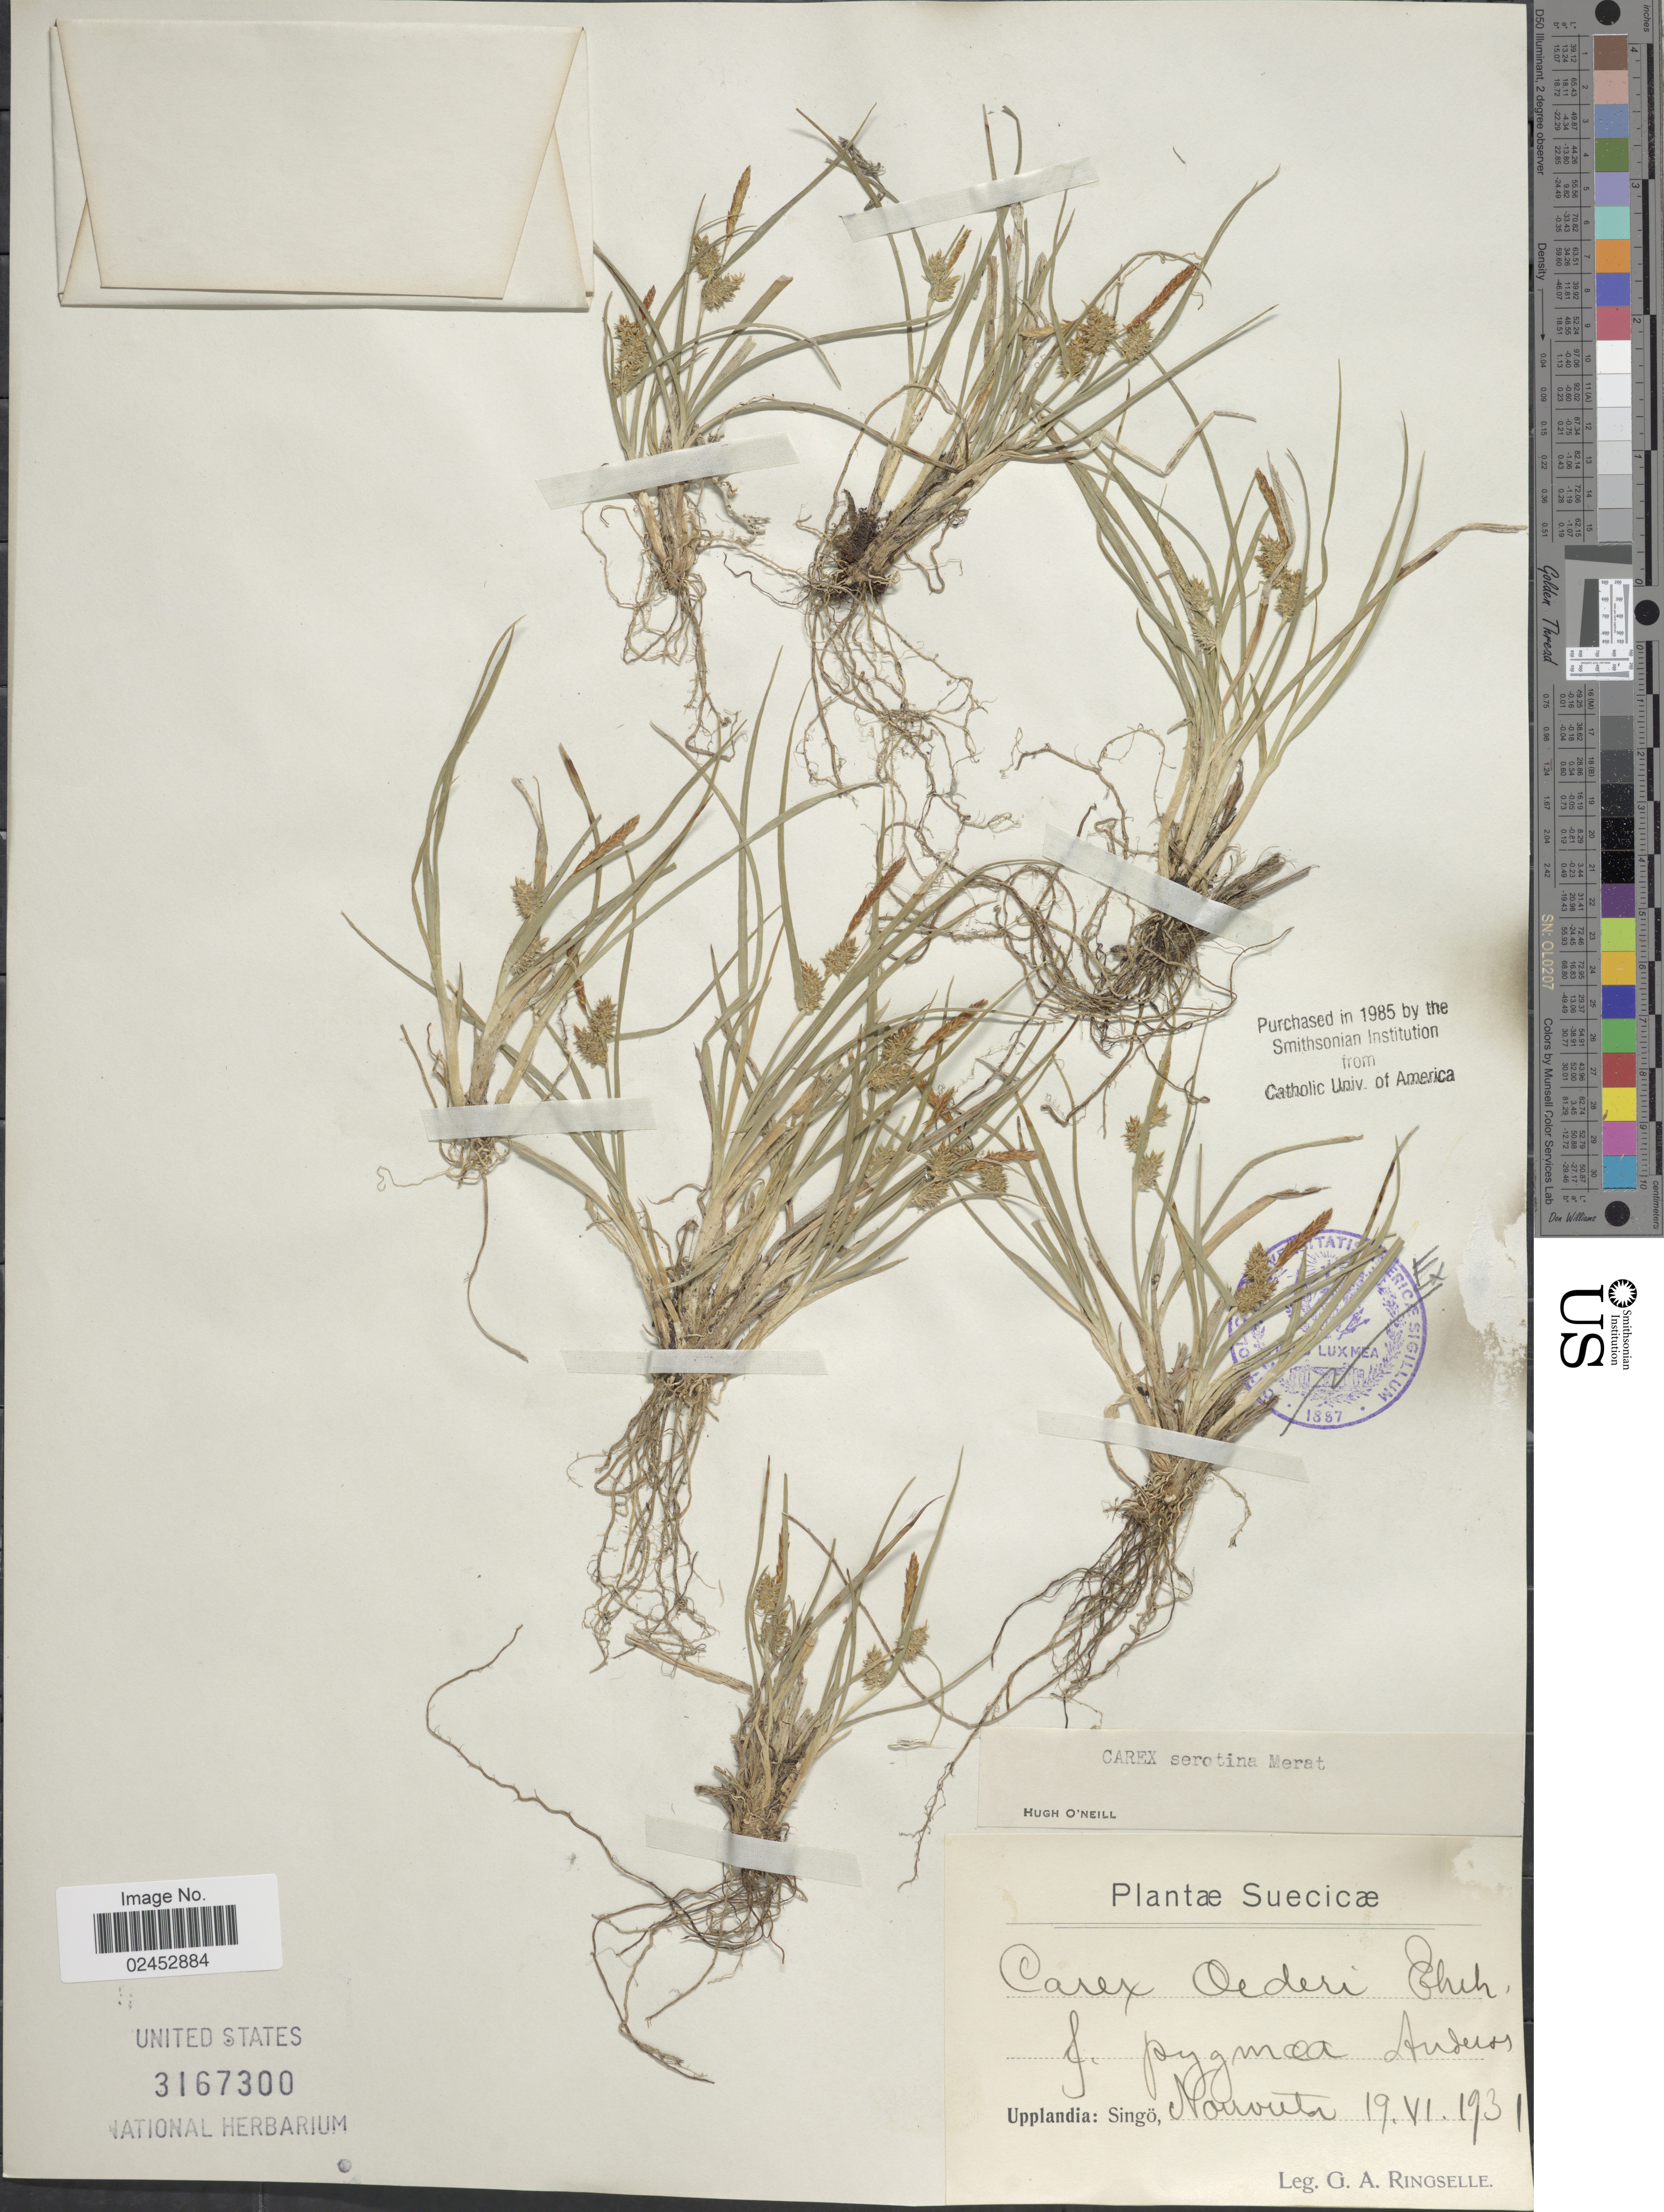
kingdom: Plantae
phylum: Tracheophyta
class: Liliopsida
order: Poales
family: Cyperaceae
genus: Carex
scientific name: Carex oederi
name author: Retz.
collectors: G. Ringselle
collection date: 1931-06-19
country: Sweden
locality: Suecicae, Upplandia: Singo, Narrvetra.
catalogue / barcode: US 3167300